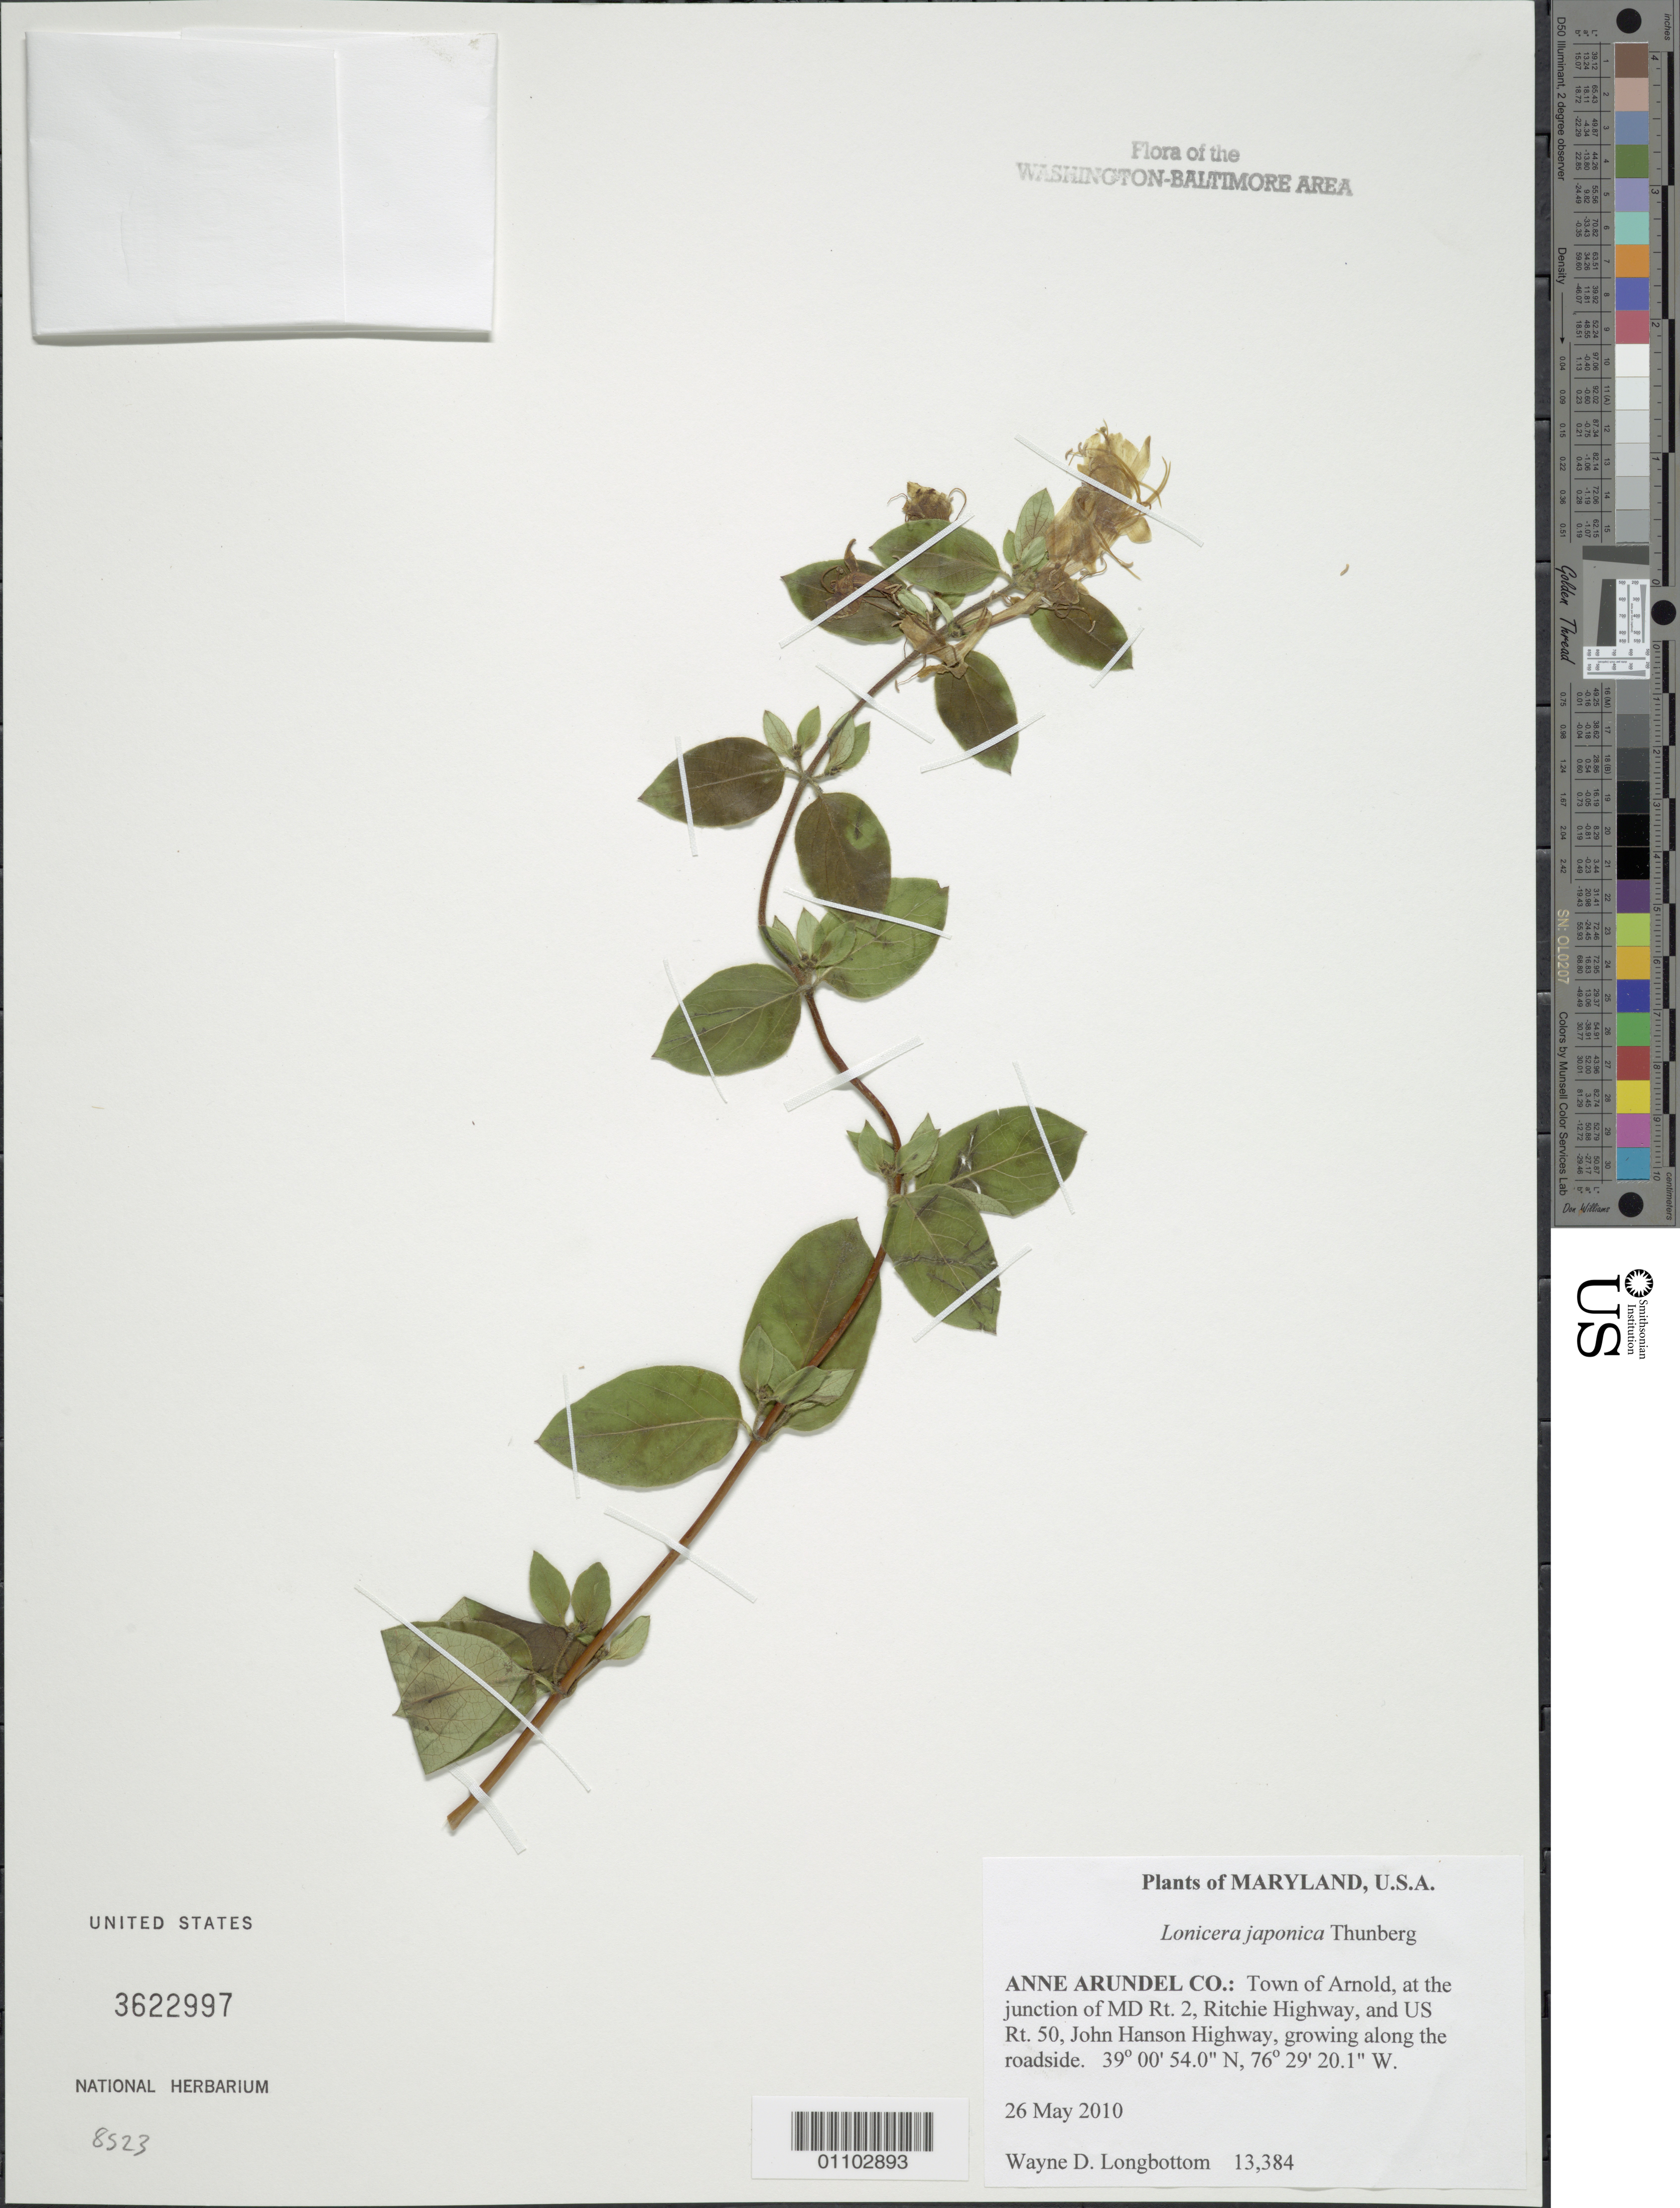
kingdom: Plantae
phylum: Tracheophyta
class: Magnoliopsida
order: Dipsacales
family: Caprifoliaceae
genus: Lonicera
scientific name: Lonicera japonica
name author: Thunb.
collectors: W. D. Longbottom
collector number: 13384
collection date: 2010-05-26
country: United States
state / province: Maryland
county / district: Anne Arundel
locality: Town of Arnold, at the junction of MD Rt. 2, Ritchie Highway, and US Rt. 50, John Hanson Highway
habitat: Growing along the roadside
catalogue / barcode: US 3622997